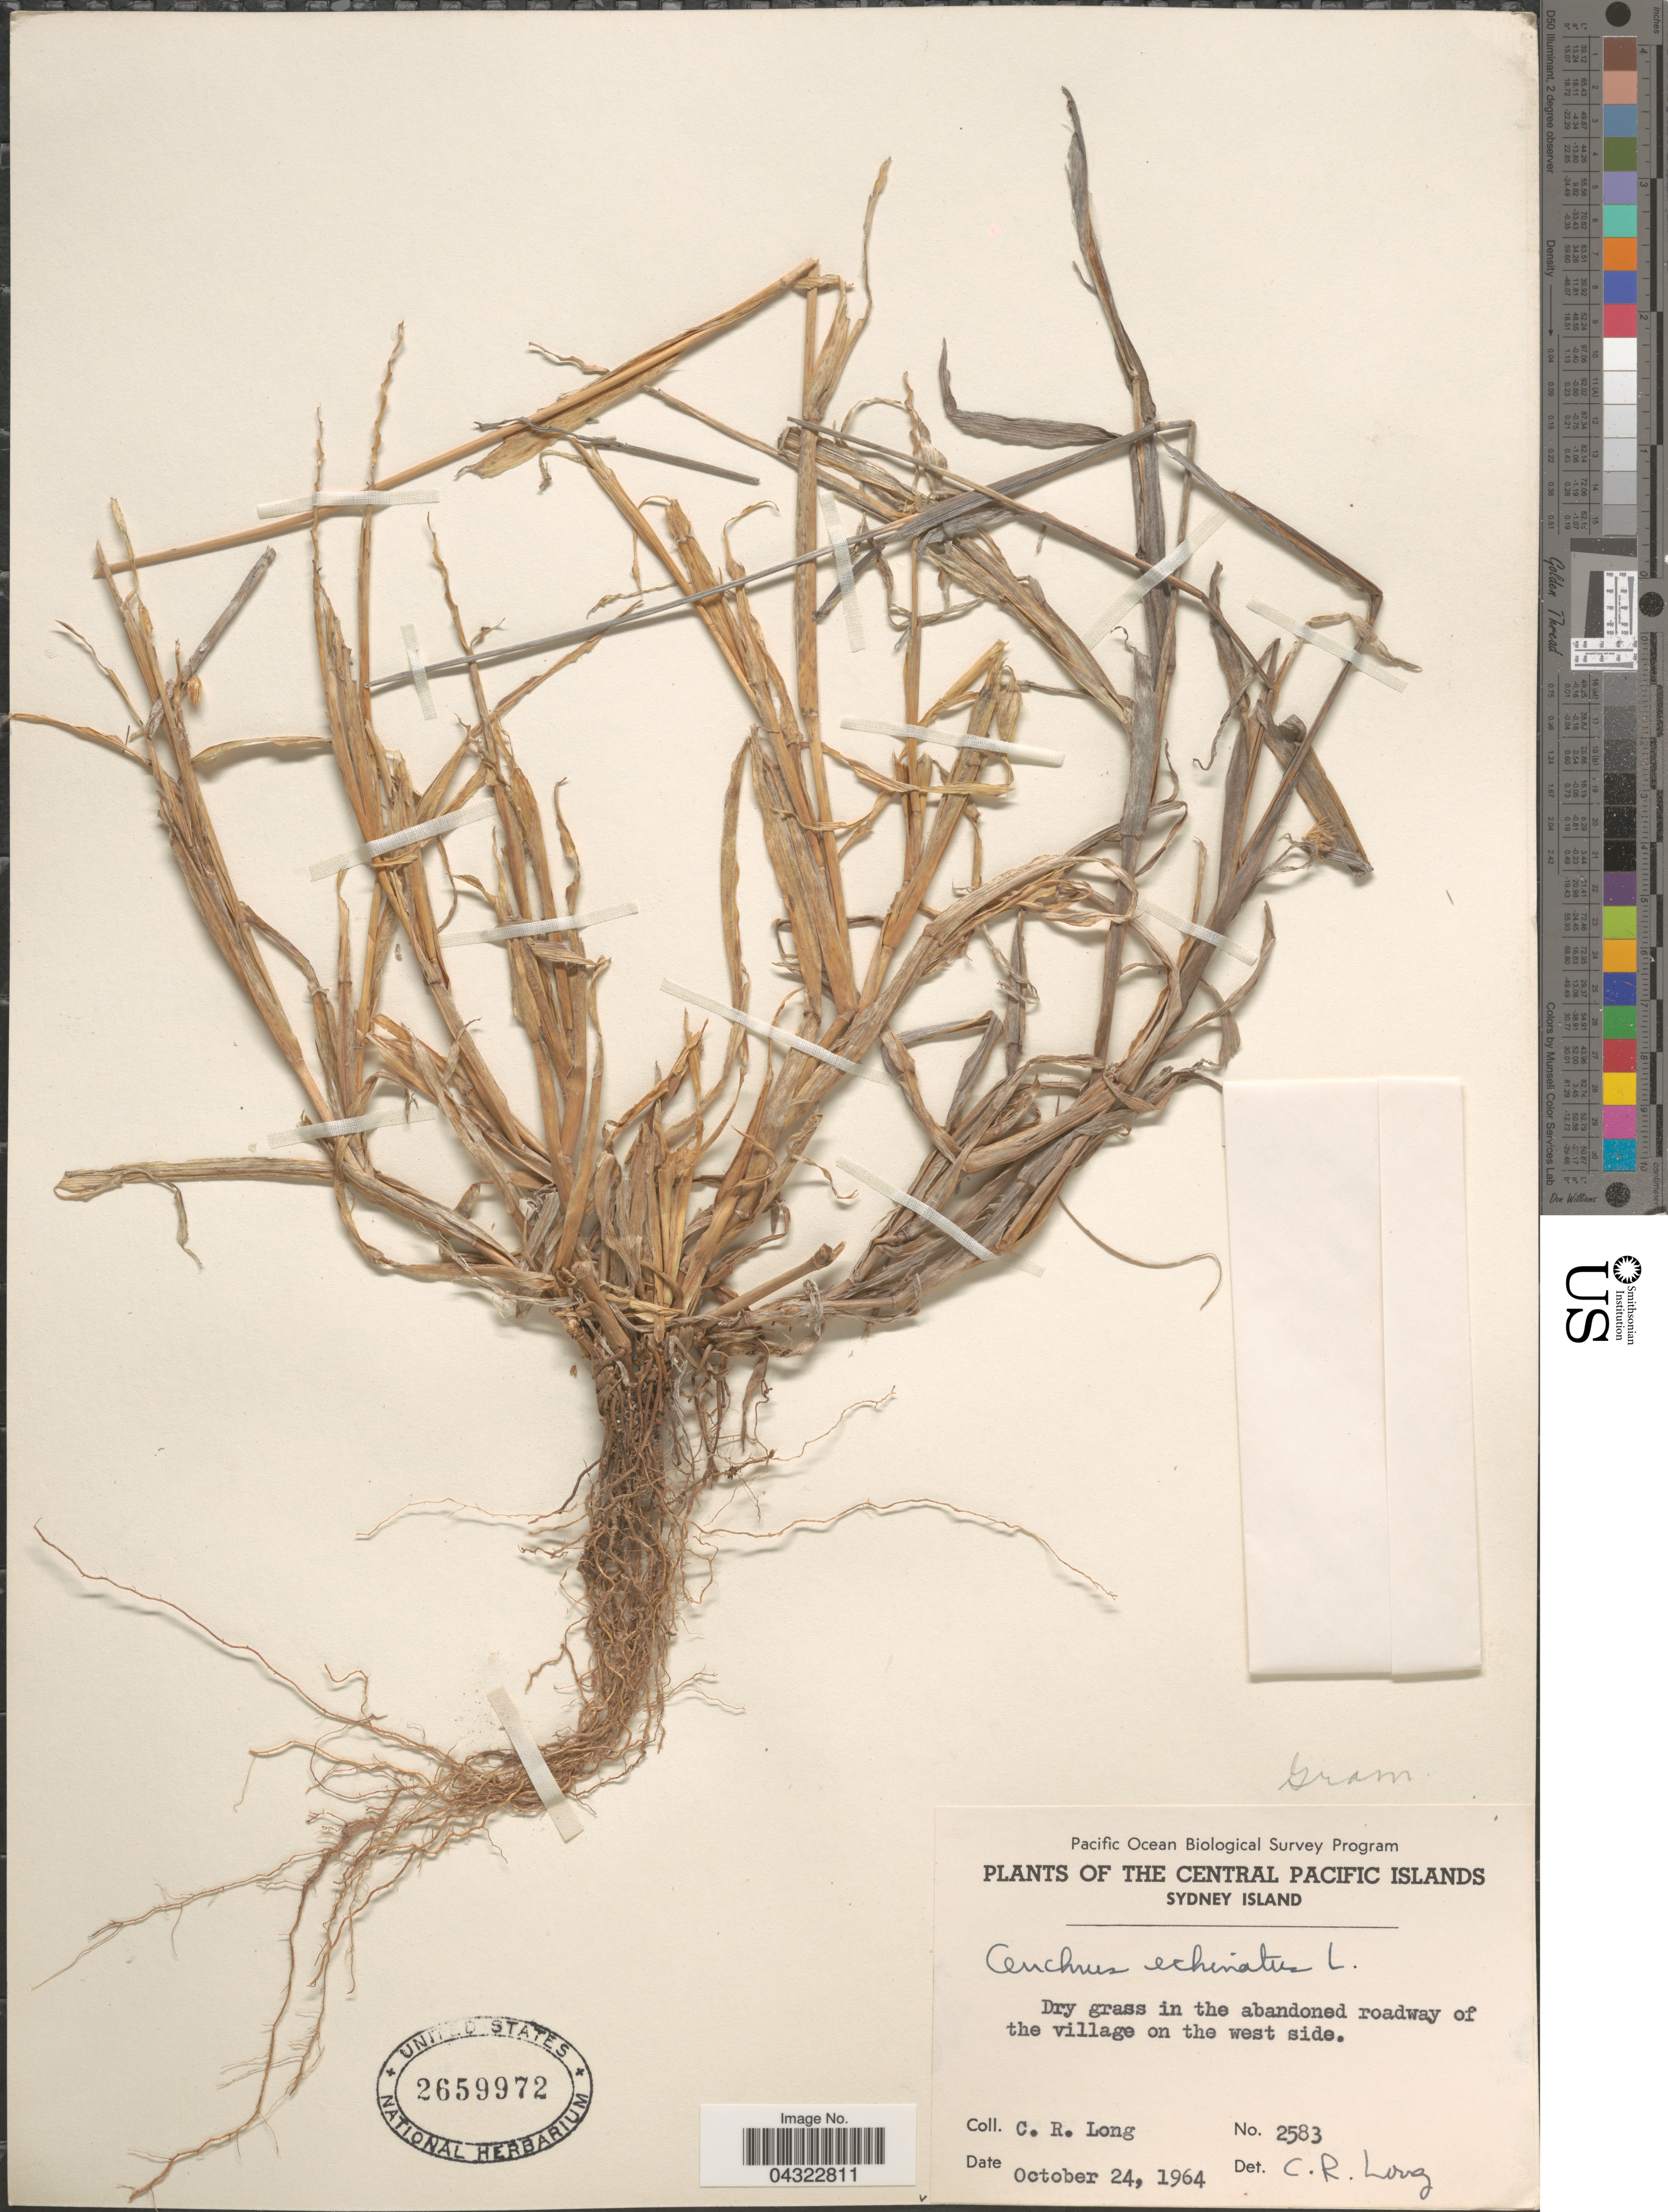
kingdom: Plantae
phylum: Tracheophyta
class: Liliopsida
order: Poales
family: Poaceae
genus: Cenchrus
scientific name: Cenchrus echinatus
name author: L.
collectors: C. R. Long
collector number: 2583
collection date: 1964-10-24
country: Kiribati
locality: Pacific Ocean Biological Survey Program. The Central Pacific Islands. Sydney Island. Dry grass in the abandoned roadway of the village on the west side.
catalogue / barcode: US 2659972